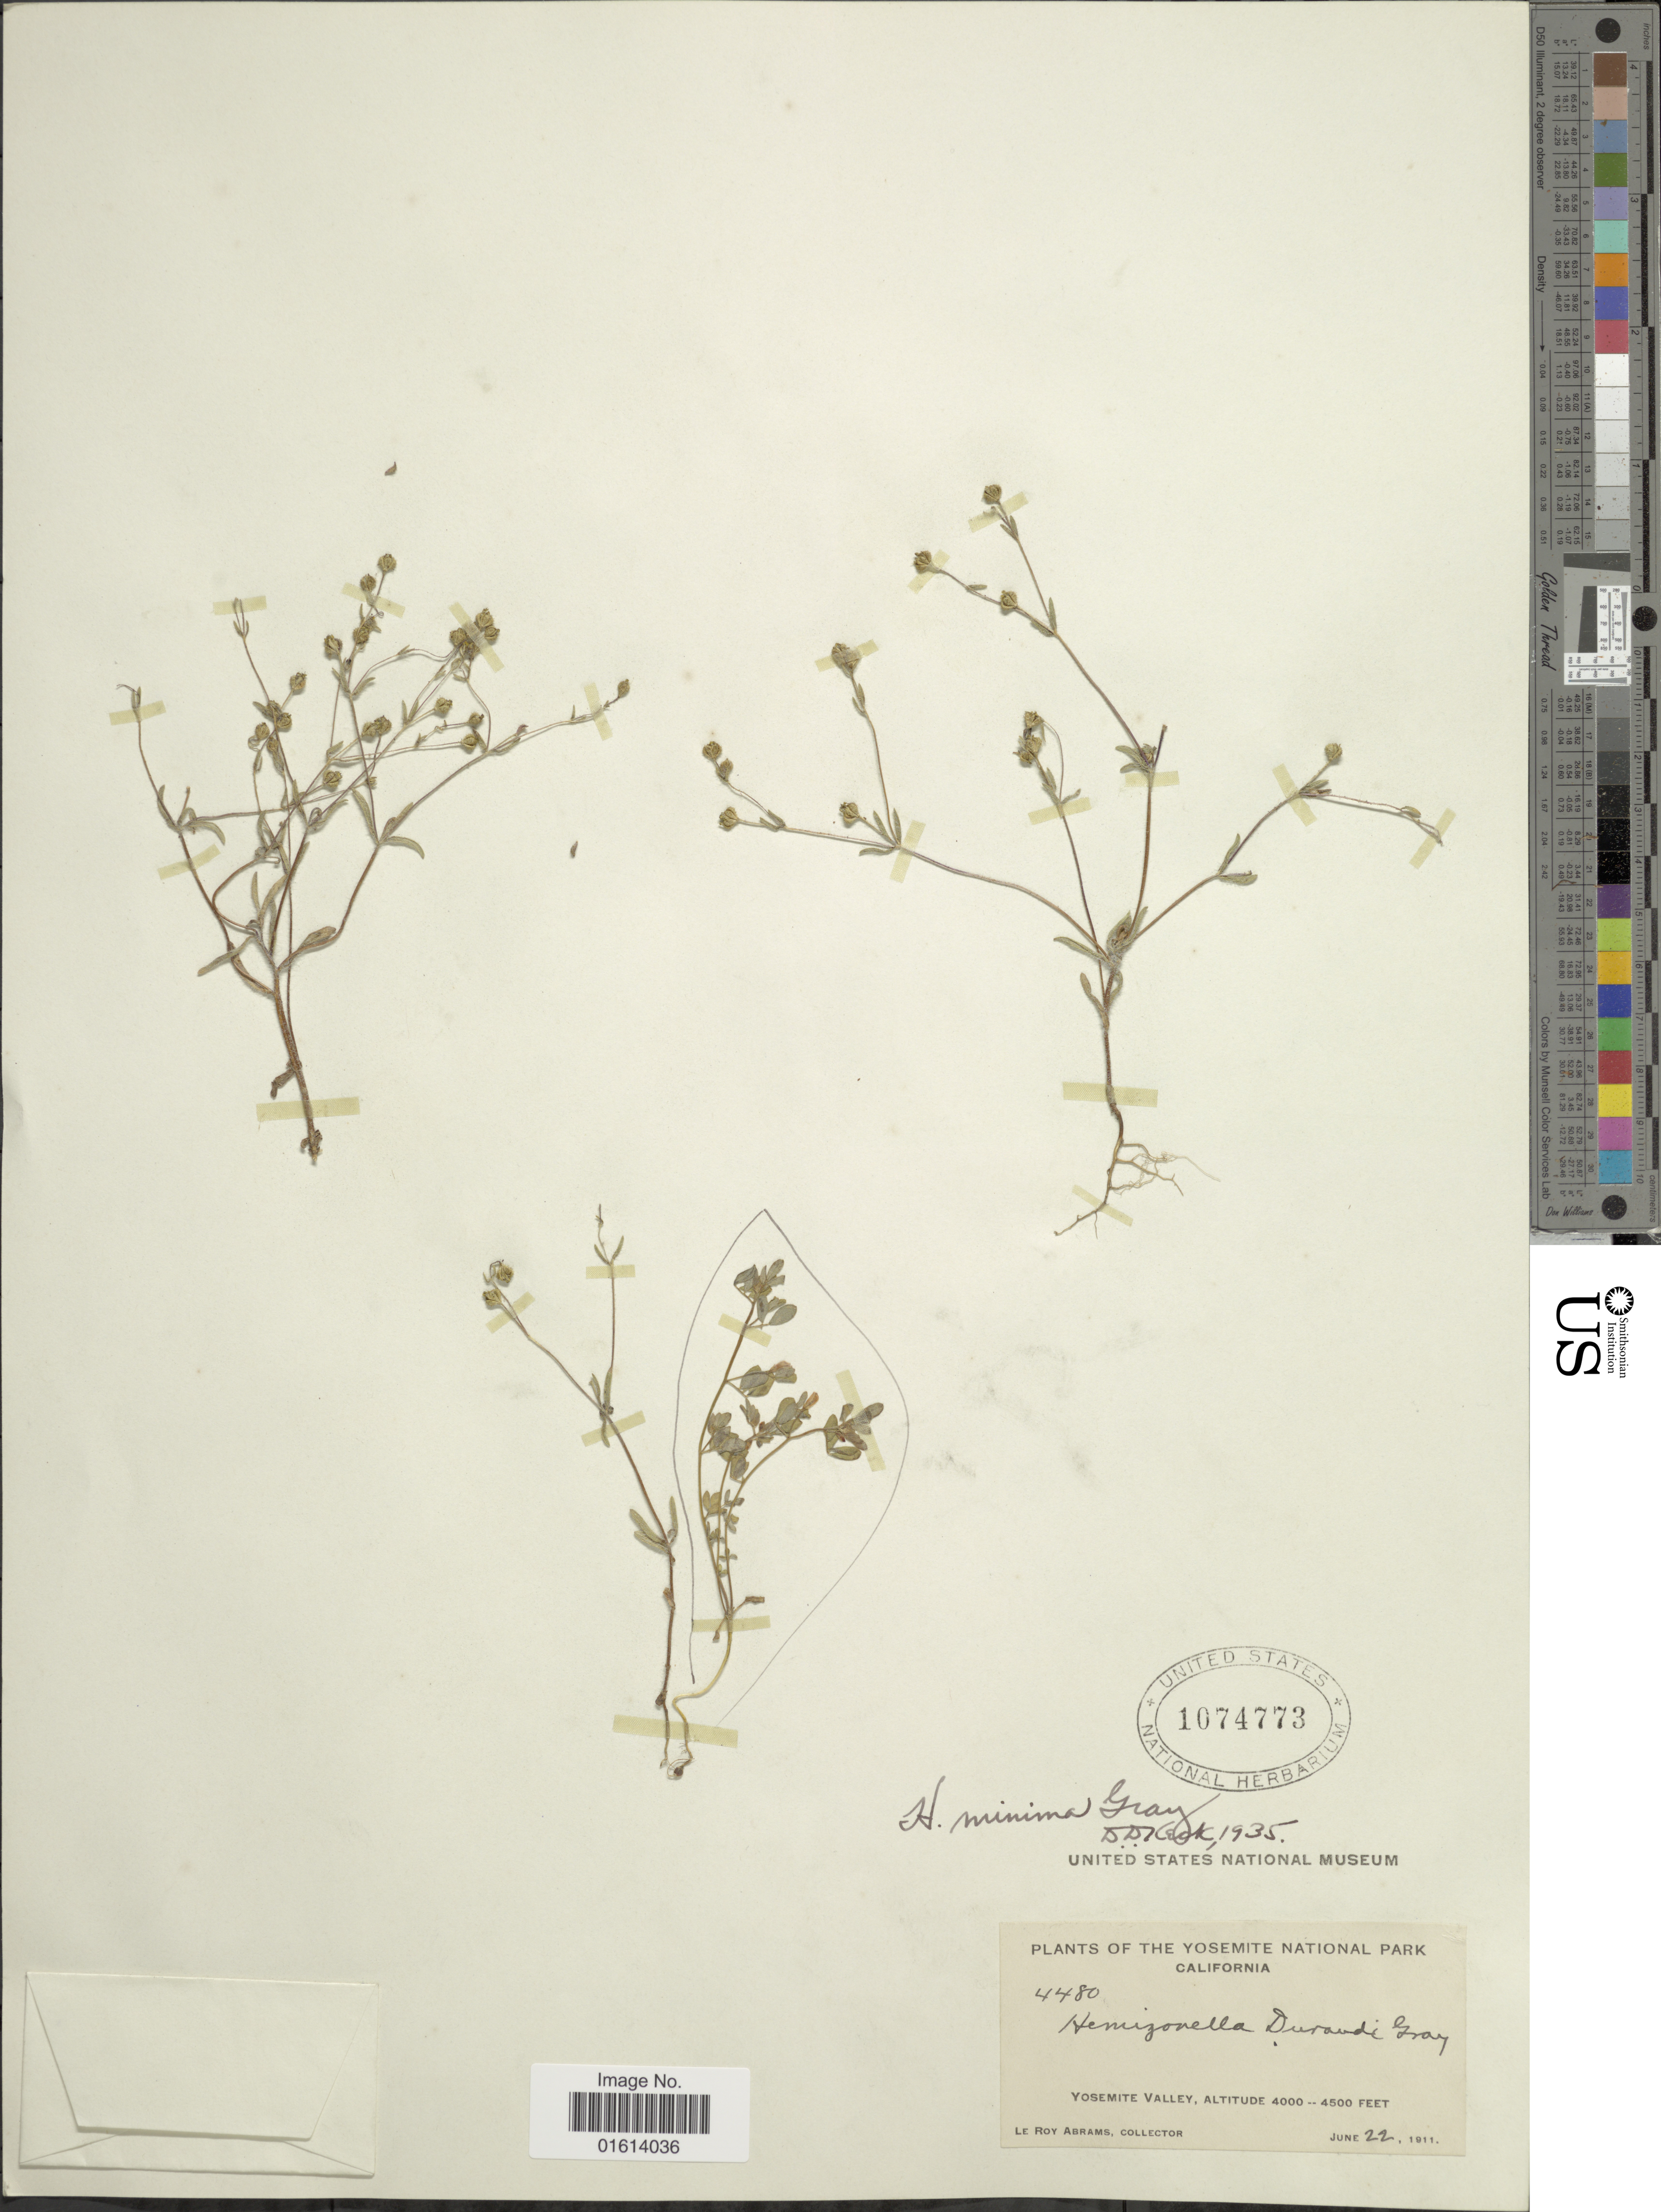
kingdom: Plantae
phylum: Tracheophyta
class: Magnoliopsida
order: Asterales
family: Asteraceae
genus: Hemizonella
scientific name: Hemizonella minima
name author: (A. Gray) A. Gray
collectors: L. Abrams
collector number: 4480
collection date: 1911-06-22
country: United States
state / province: California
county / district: Mariposa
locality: Yosemite National Park, Yosemite Valley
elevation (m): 1219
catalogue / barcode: US 1074773